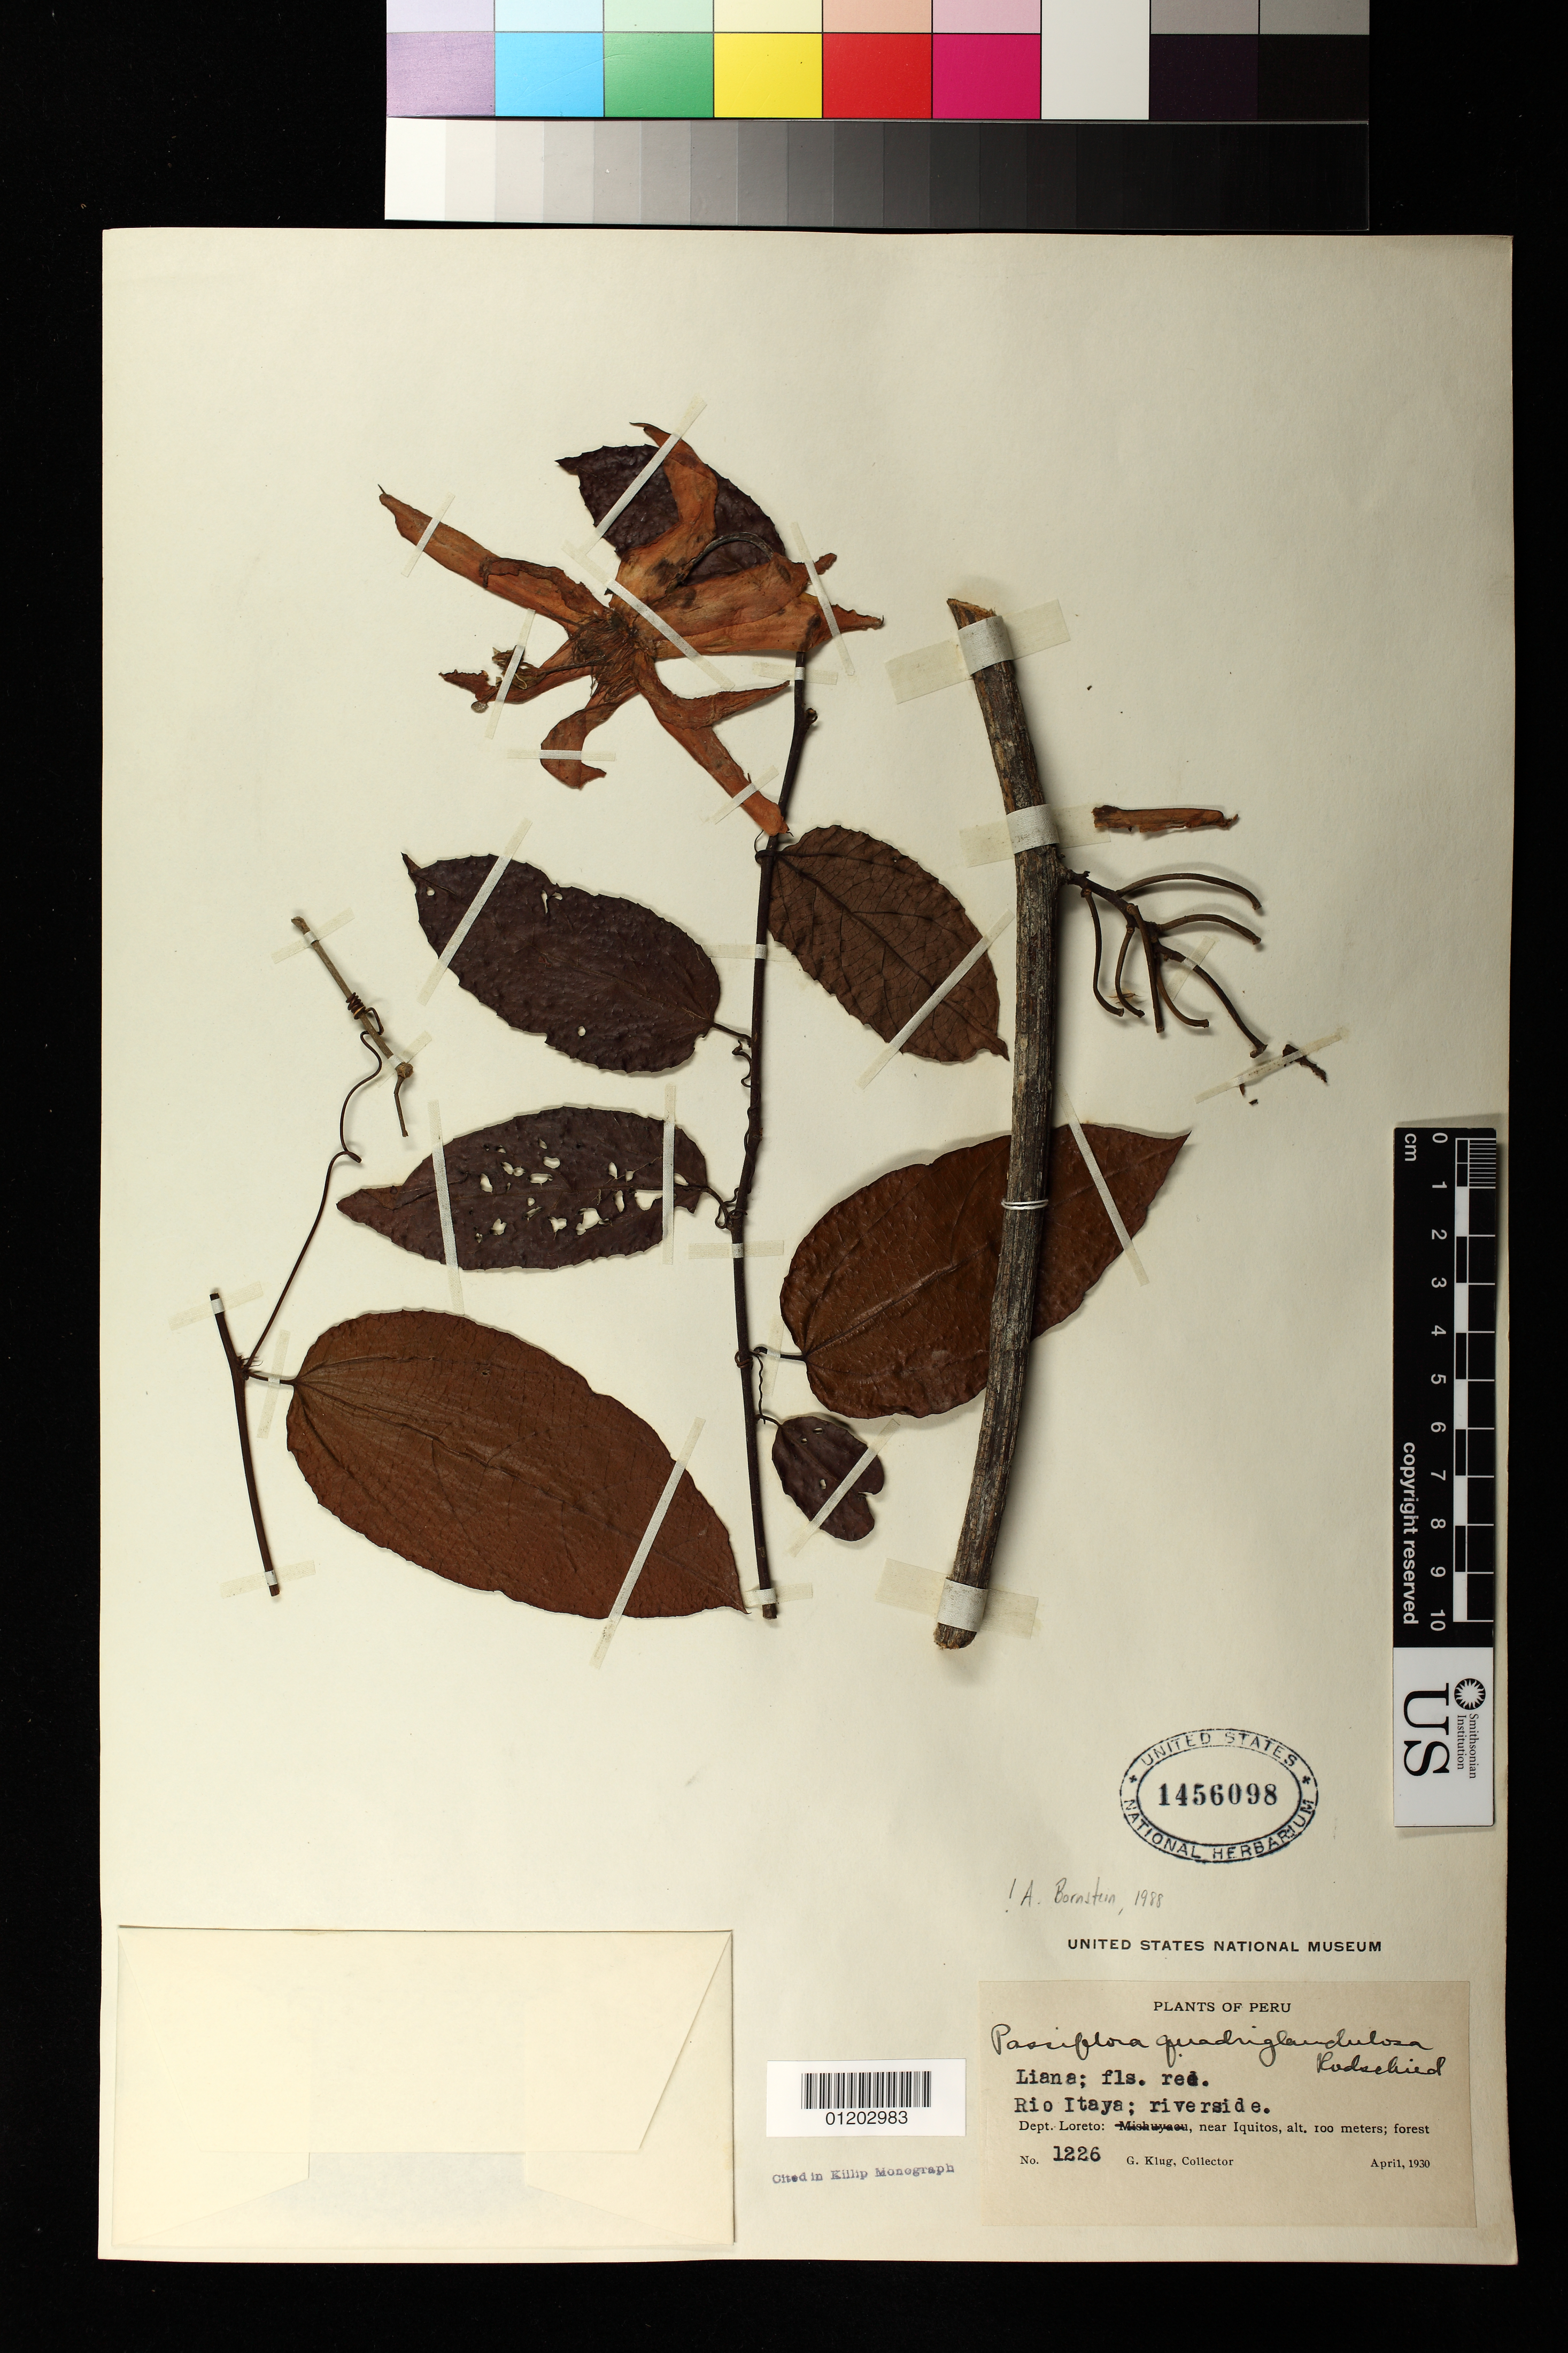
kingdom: Plantae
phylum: Tracheophyta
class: Magnoliopsida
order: Malpighiales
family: Passifloraceae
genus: Passiflora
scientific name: Passiflora quadriglandulosa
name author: Rodschied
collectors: G. Klug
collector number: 1226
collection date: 1930-04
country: Peru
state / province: Loreto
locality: Riverside. Near Iquitos. Rio Itaya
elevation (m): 100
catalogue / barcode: US 1456098